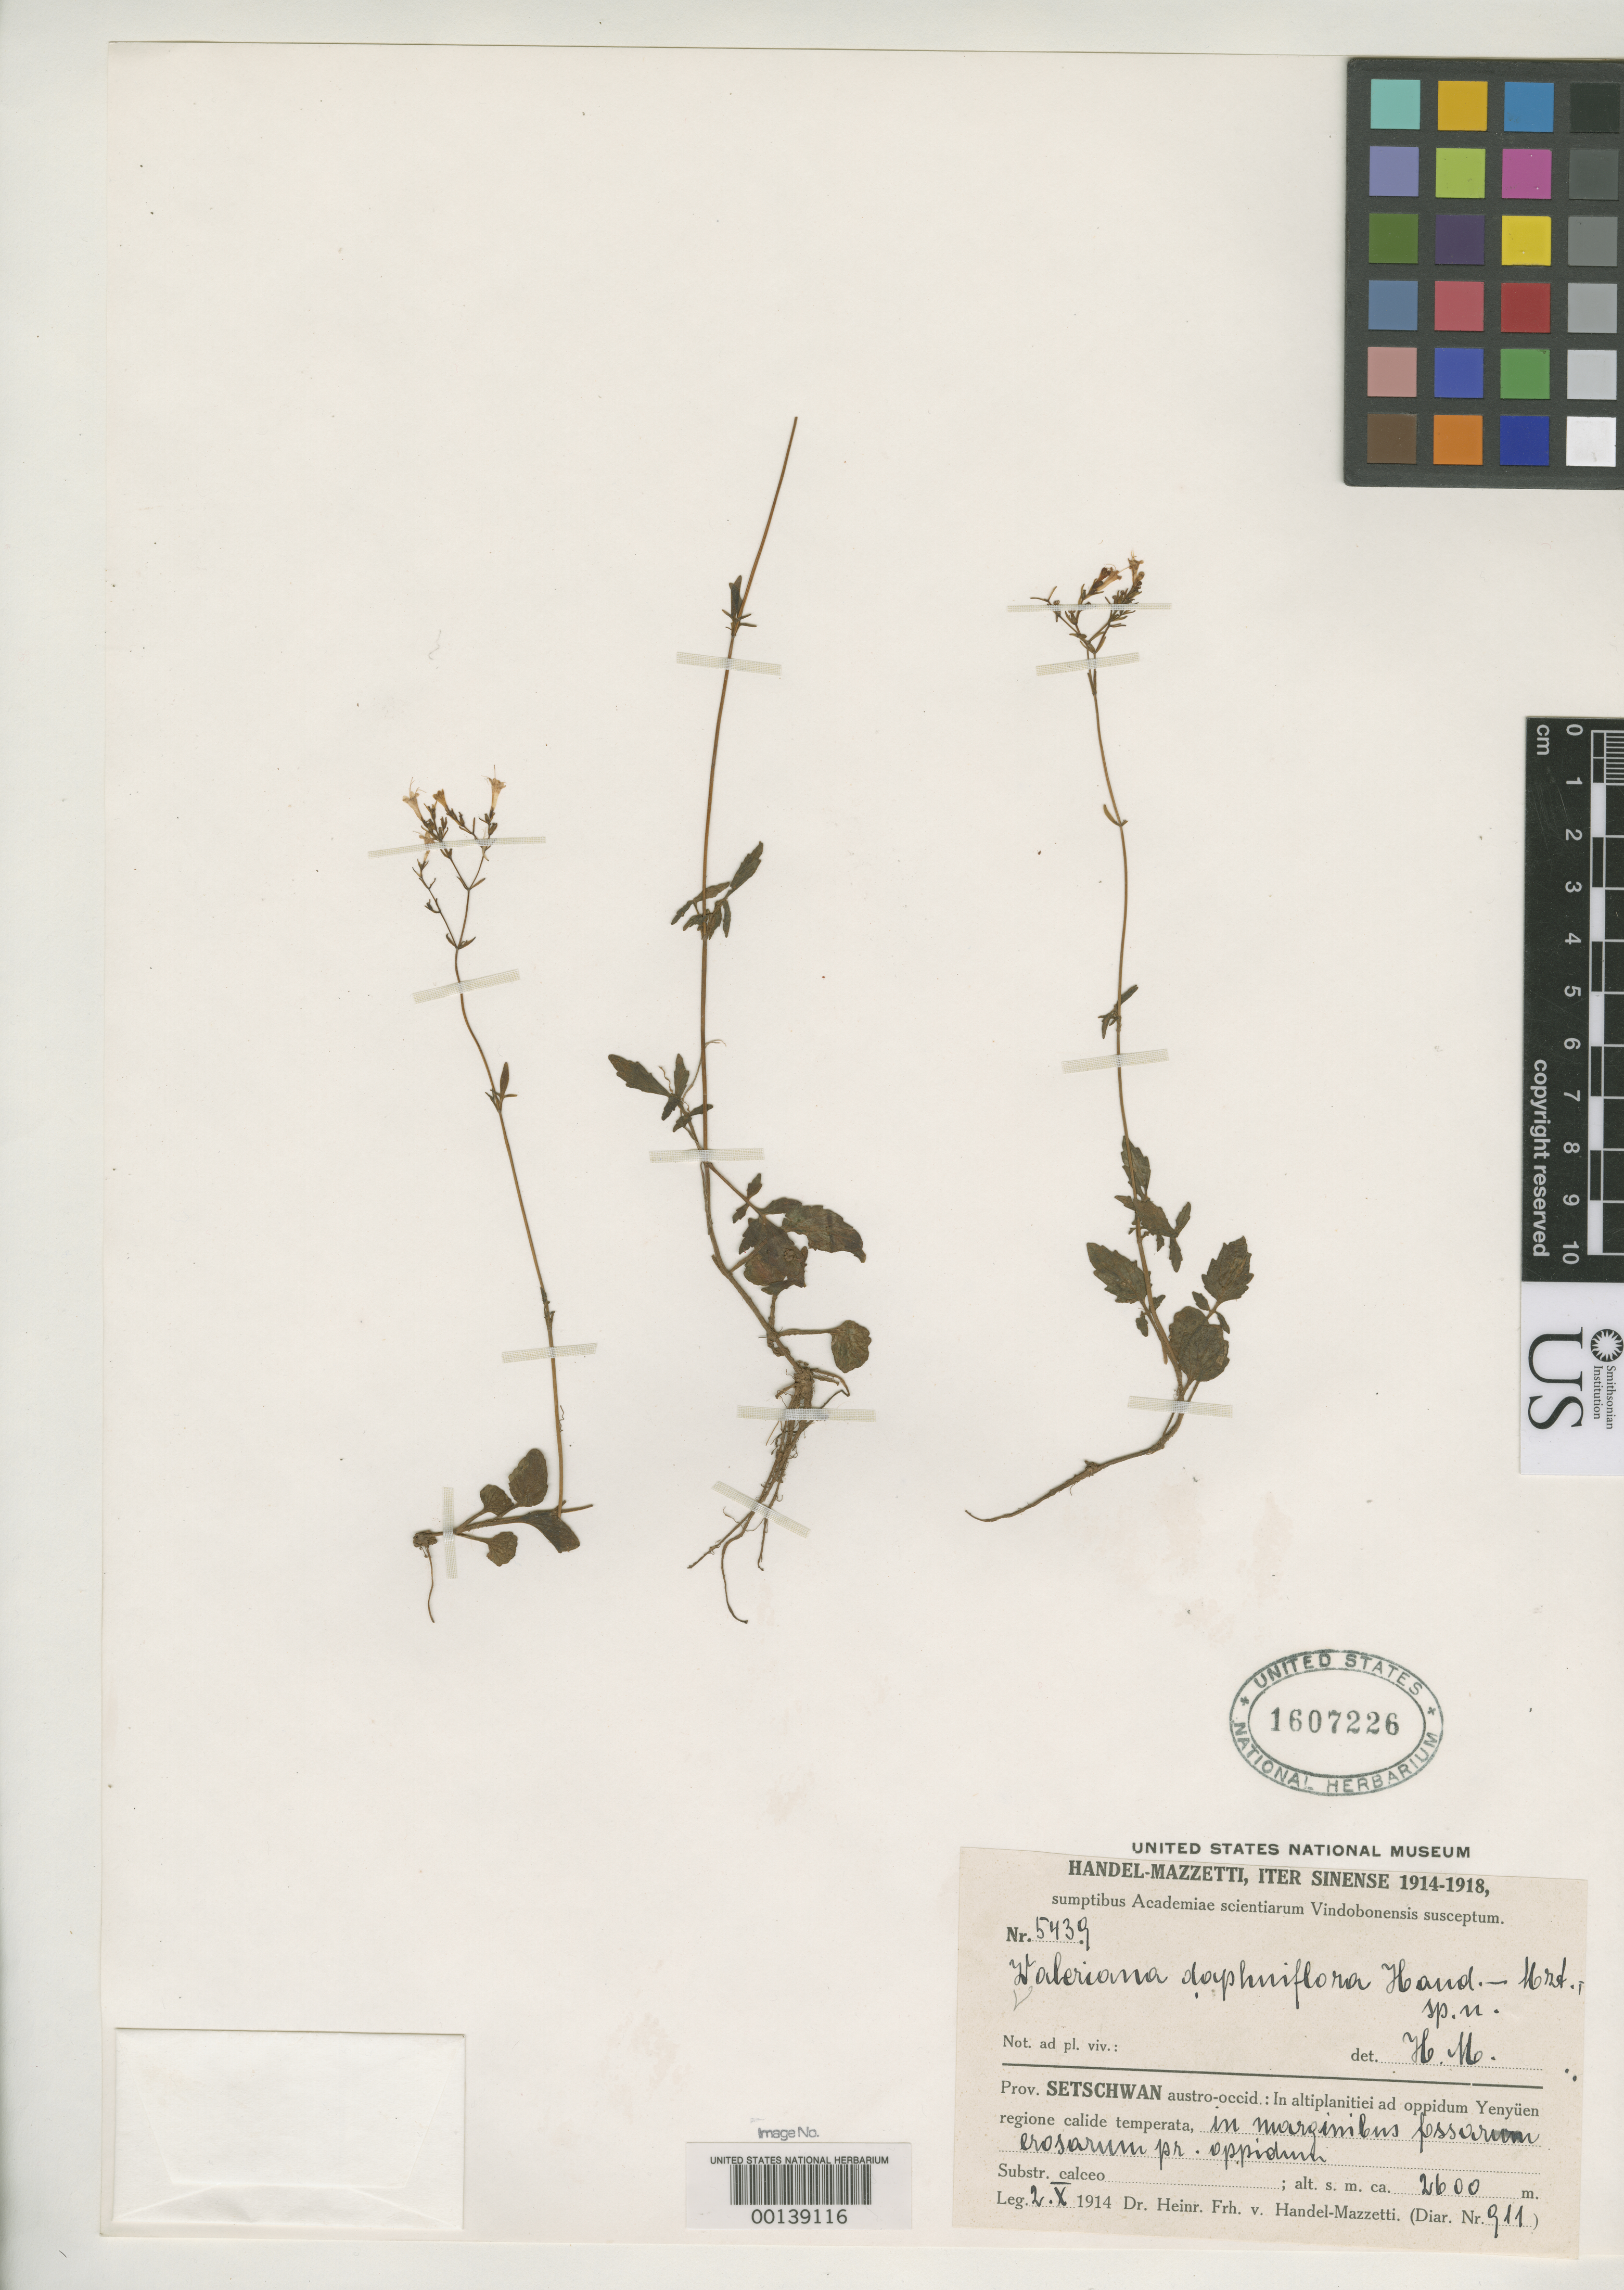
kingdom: Plantae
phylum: Tracheophyta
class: Magnoliopsida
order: Dipsacales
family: Caprifoliaceae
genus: Valeriana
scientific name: Valeriana daphniflora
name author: Hand.-Mazz.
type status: Isotype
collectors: H. Handel-Mazzetti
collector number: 5439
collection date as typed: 02 Oct 1914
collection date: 1914-10-02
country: China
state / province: Sichuan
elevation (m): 2600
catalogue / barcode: US 1607226